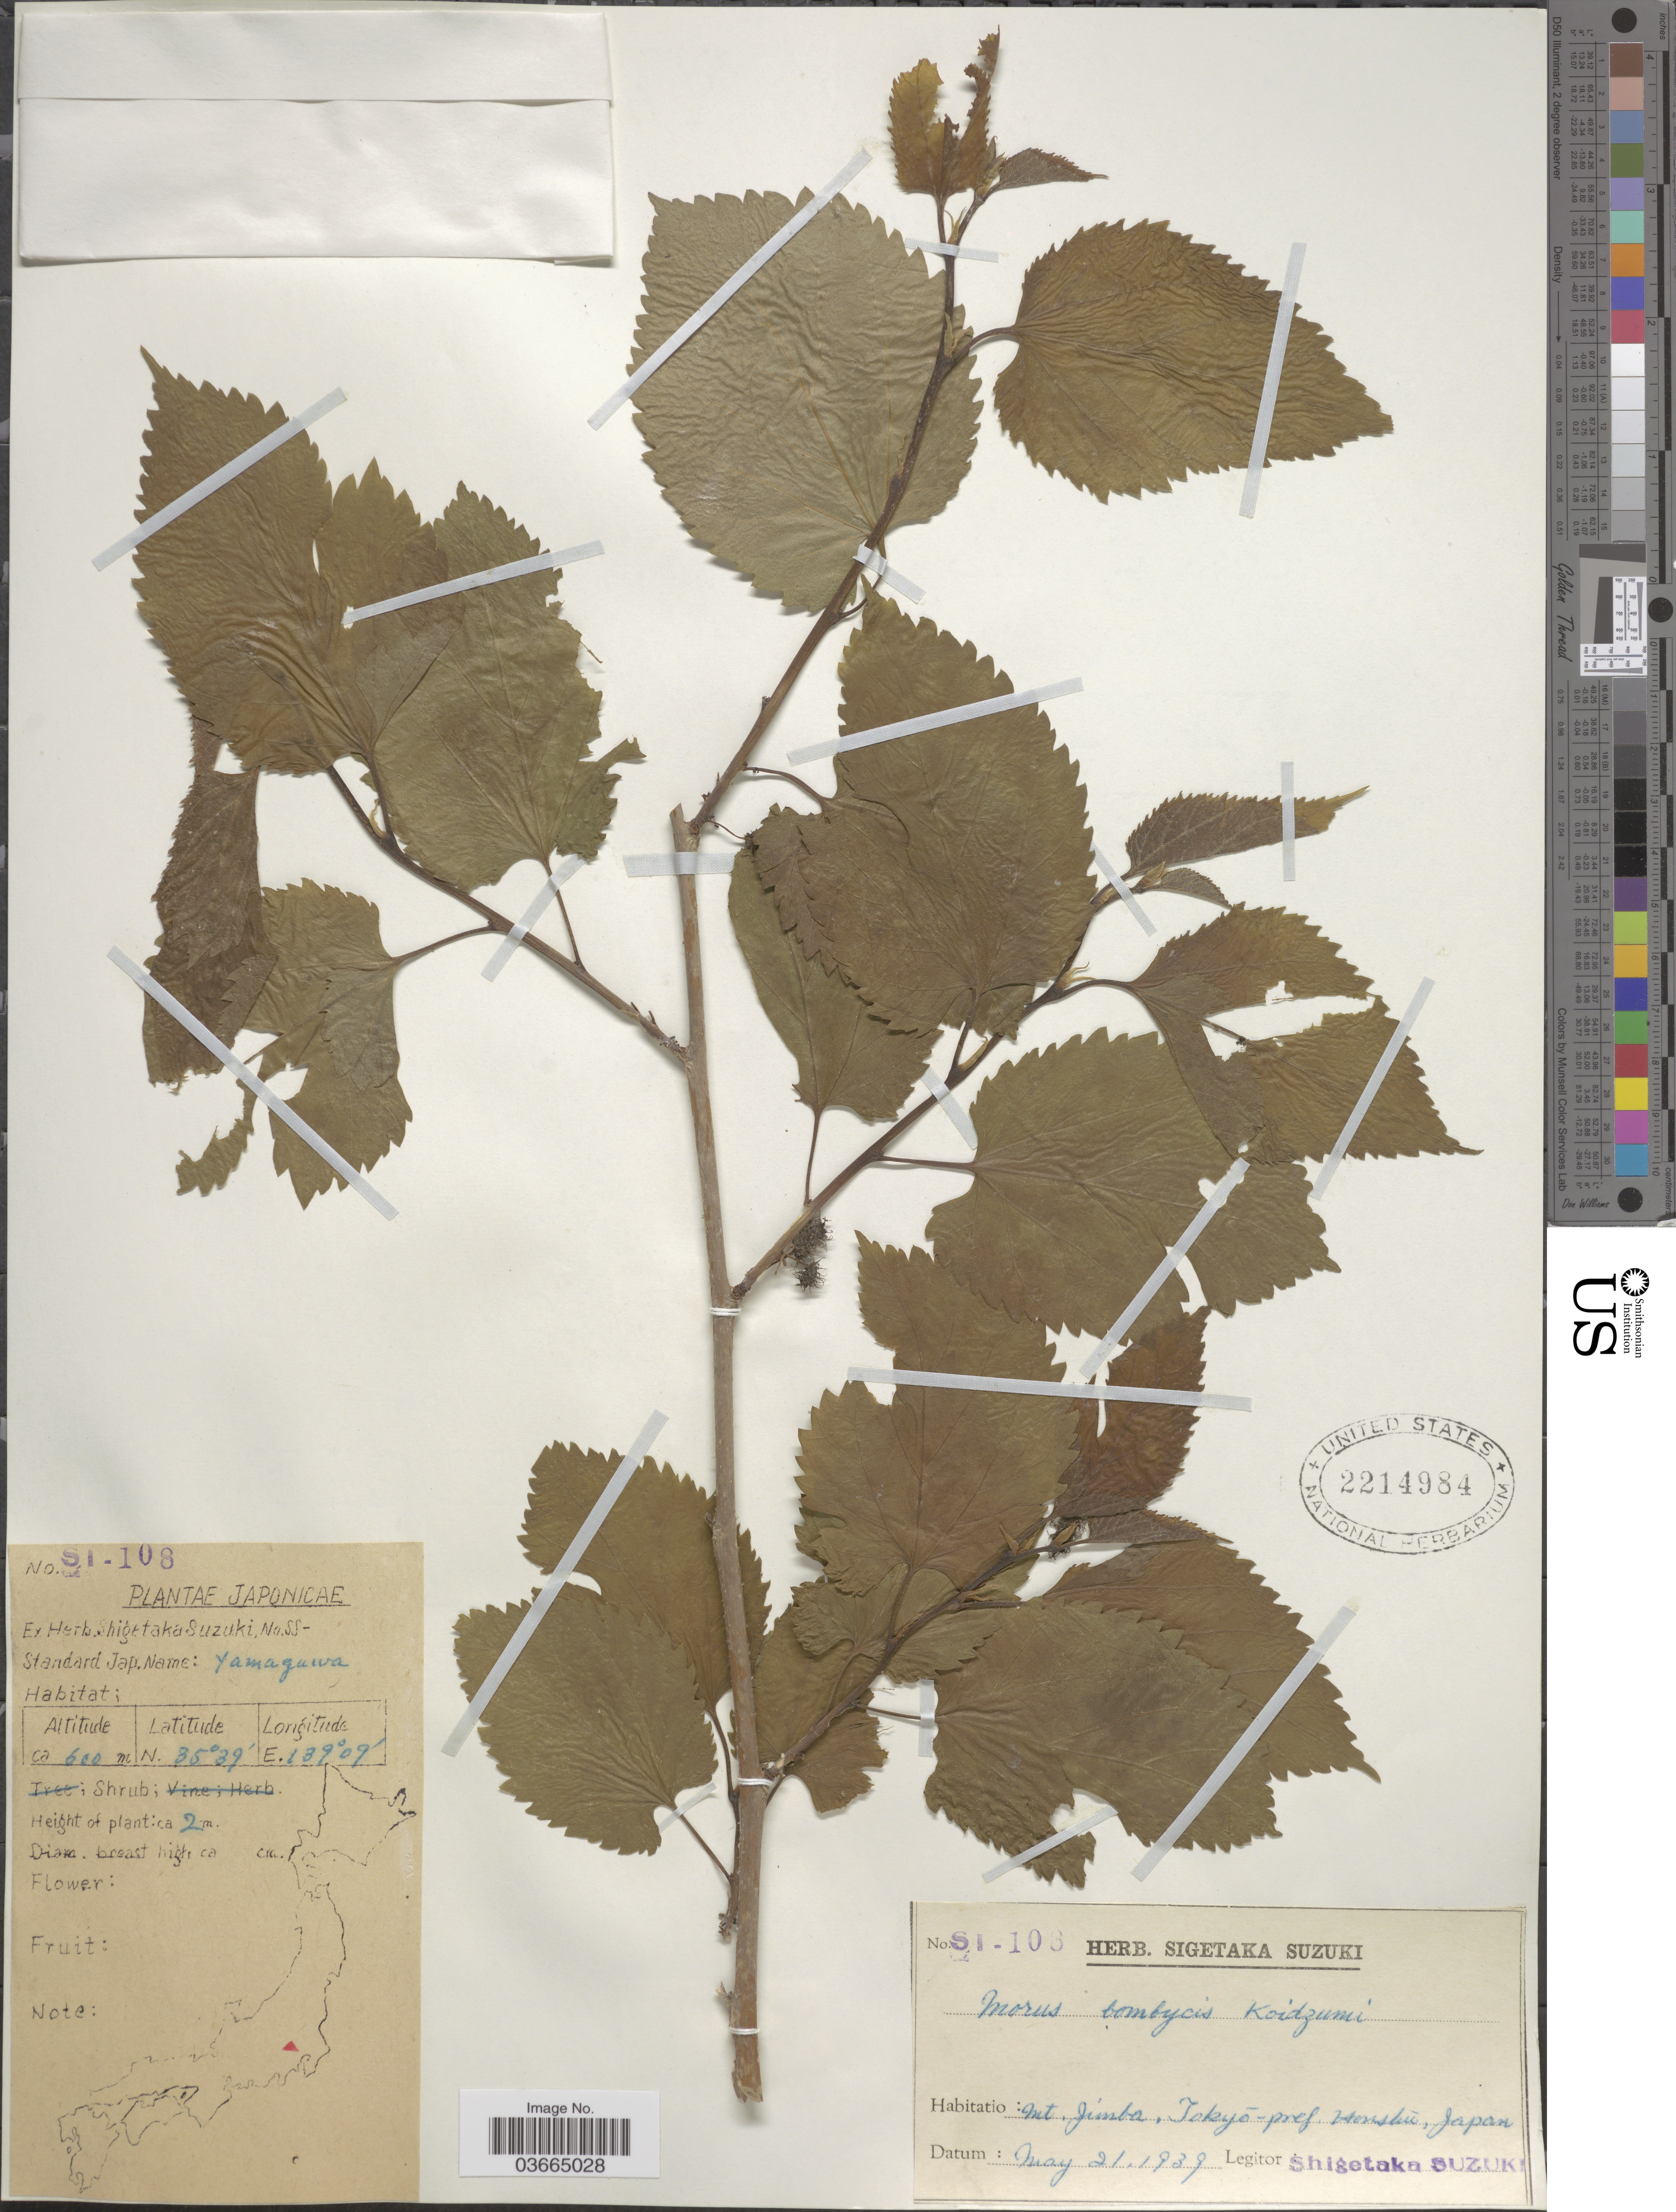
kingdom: Plantae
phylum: Tracheophyta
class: Magnoliopsida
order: Rosales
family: Moraceae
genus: Morus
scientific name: Morus bombycis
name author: Koidz.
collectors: S. Suzuki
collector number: SI-108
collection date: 1939-05-21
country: Japan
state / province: Tokyo, Federal City of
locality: Mt. Jimba, Tokyo-pref. Honshu.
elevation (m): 600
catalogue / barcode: US 2214984